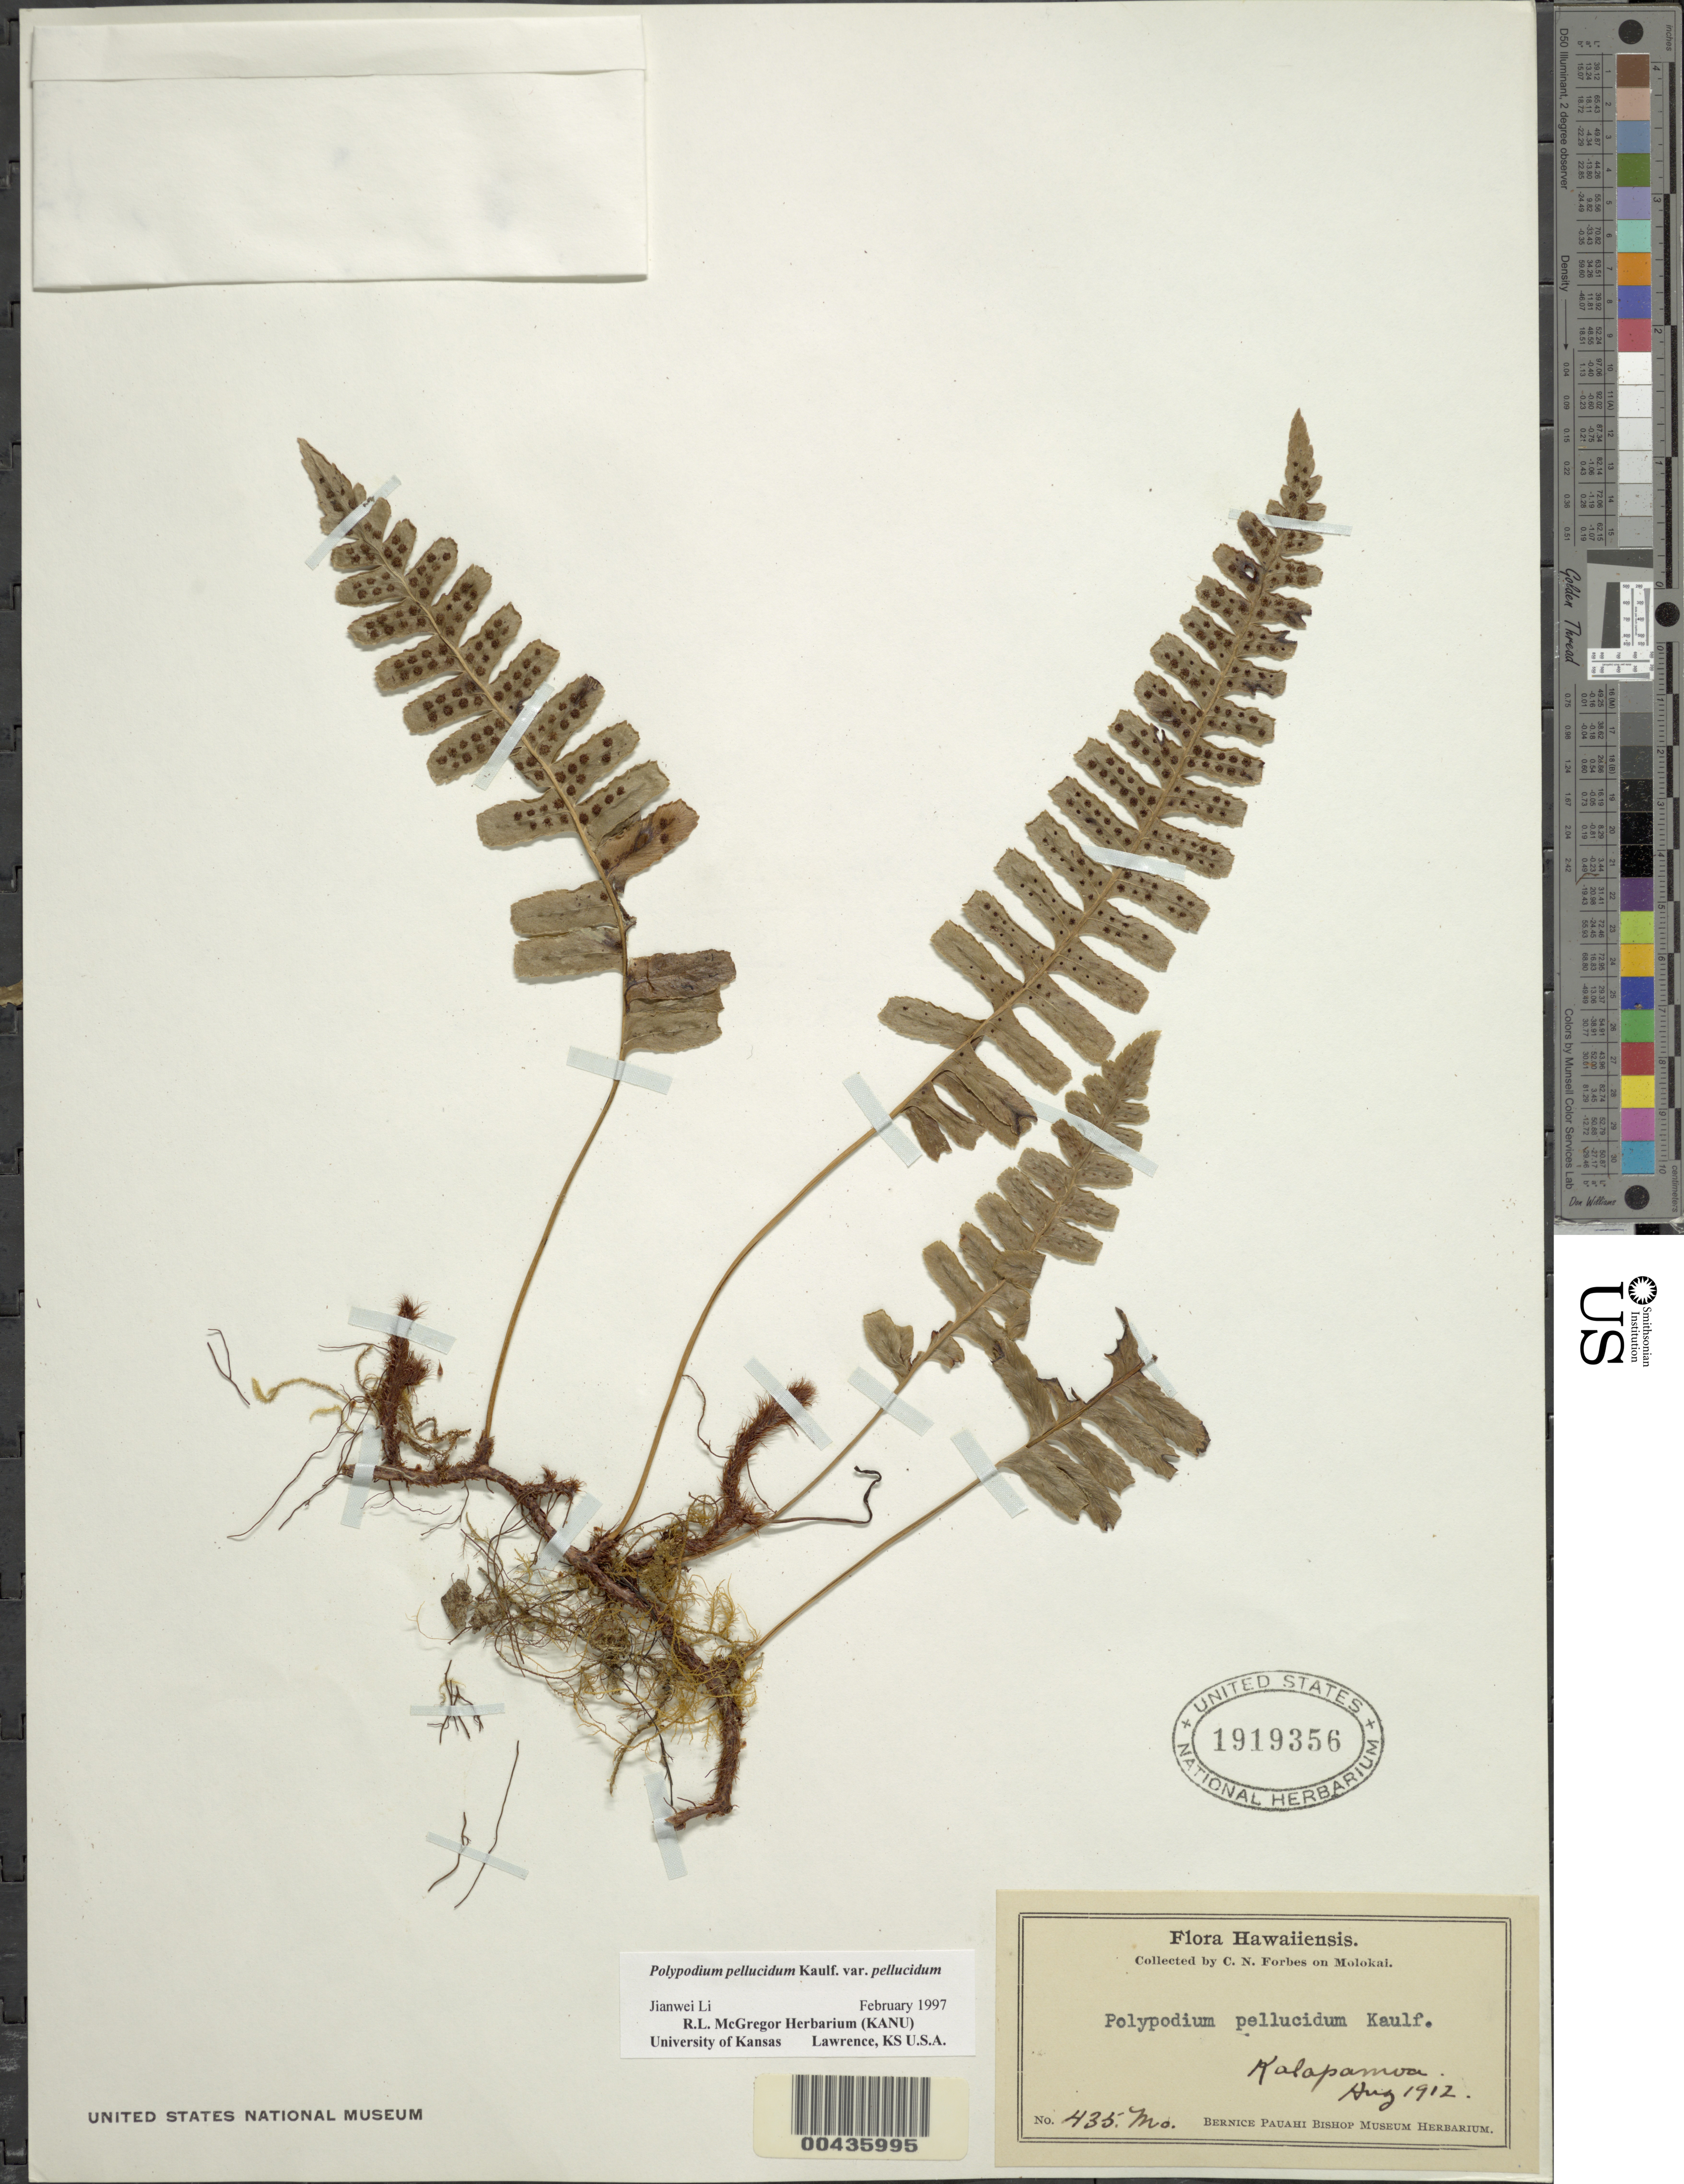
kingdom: Plantae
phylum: Tracheophyta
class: Polypodiopsida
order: Polypodiales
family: Polypodiaceae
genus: Polypodium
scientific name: Polypodium pellucidum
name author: Kaulf.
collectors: C. N. Forbes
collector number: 435.Mo.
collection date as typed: Aug 1912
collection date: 1912-08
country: United States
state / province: Hawaii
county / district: Maui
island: Moloka'i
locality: Kalapamoa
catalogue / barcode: US 1919356